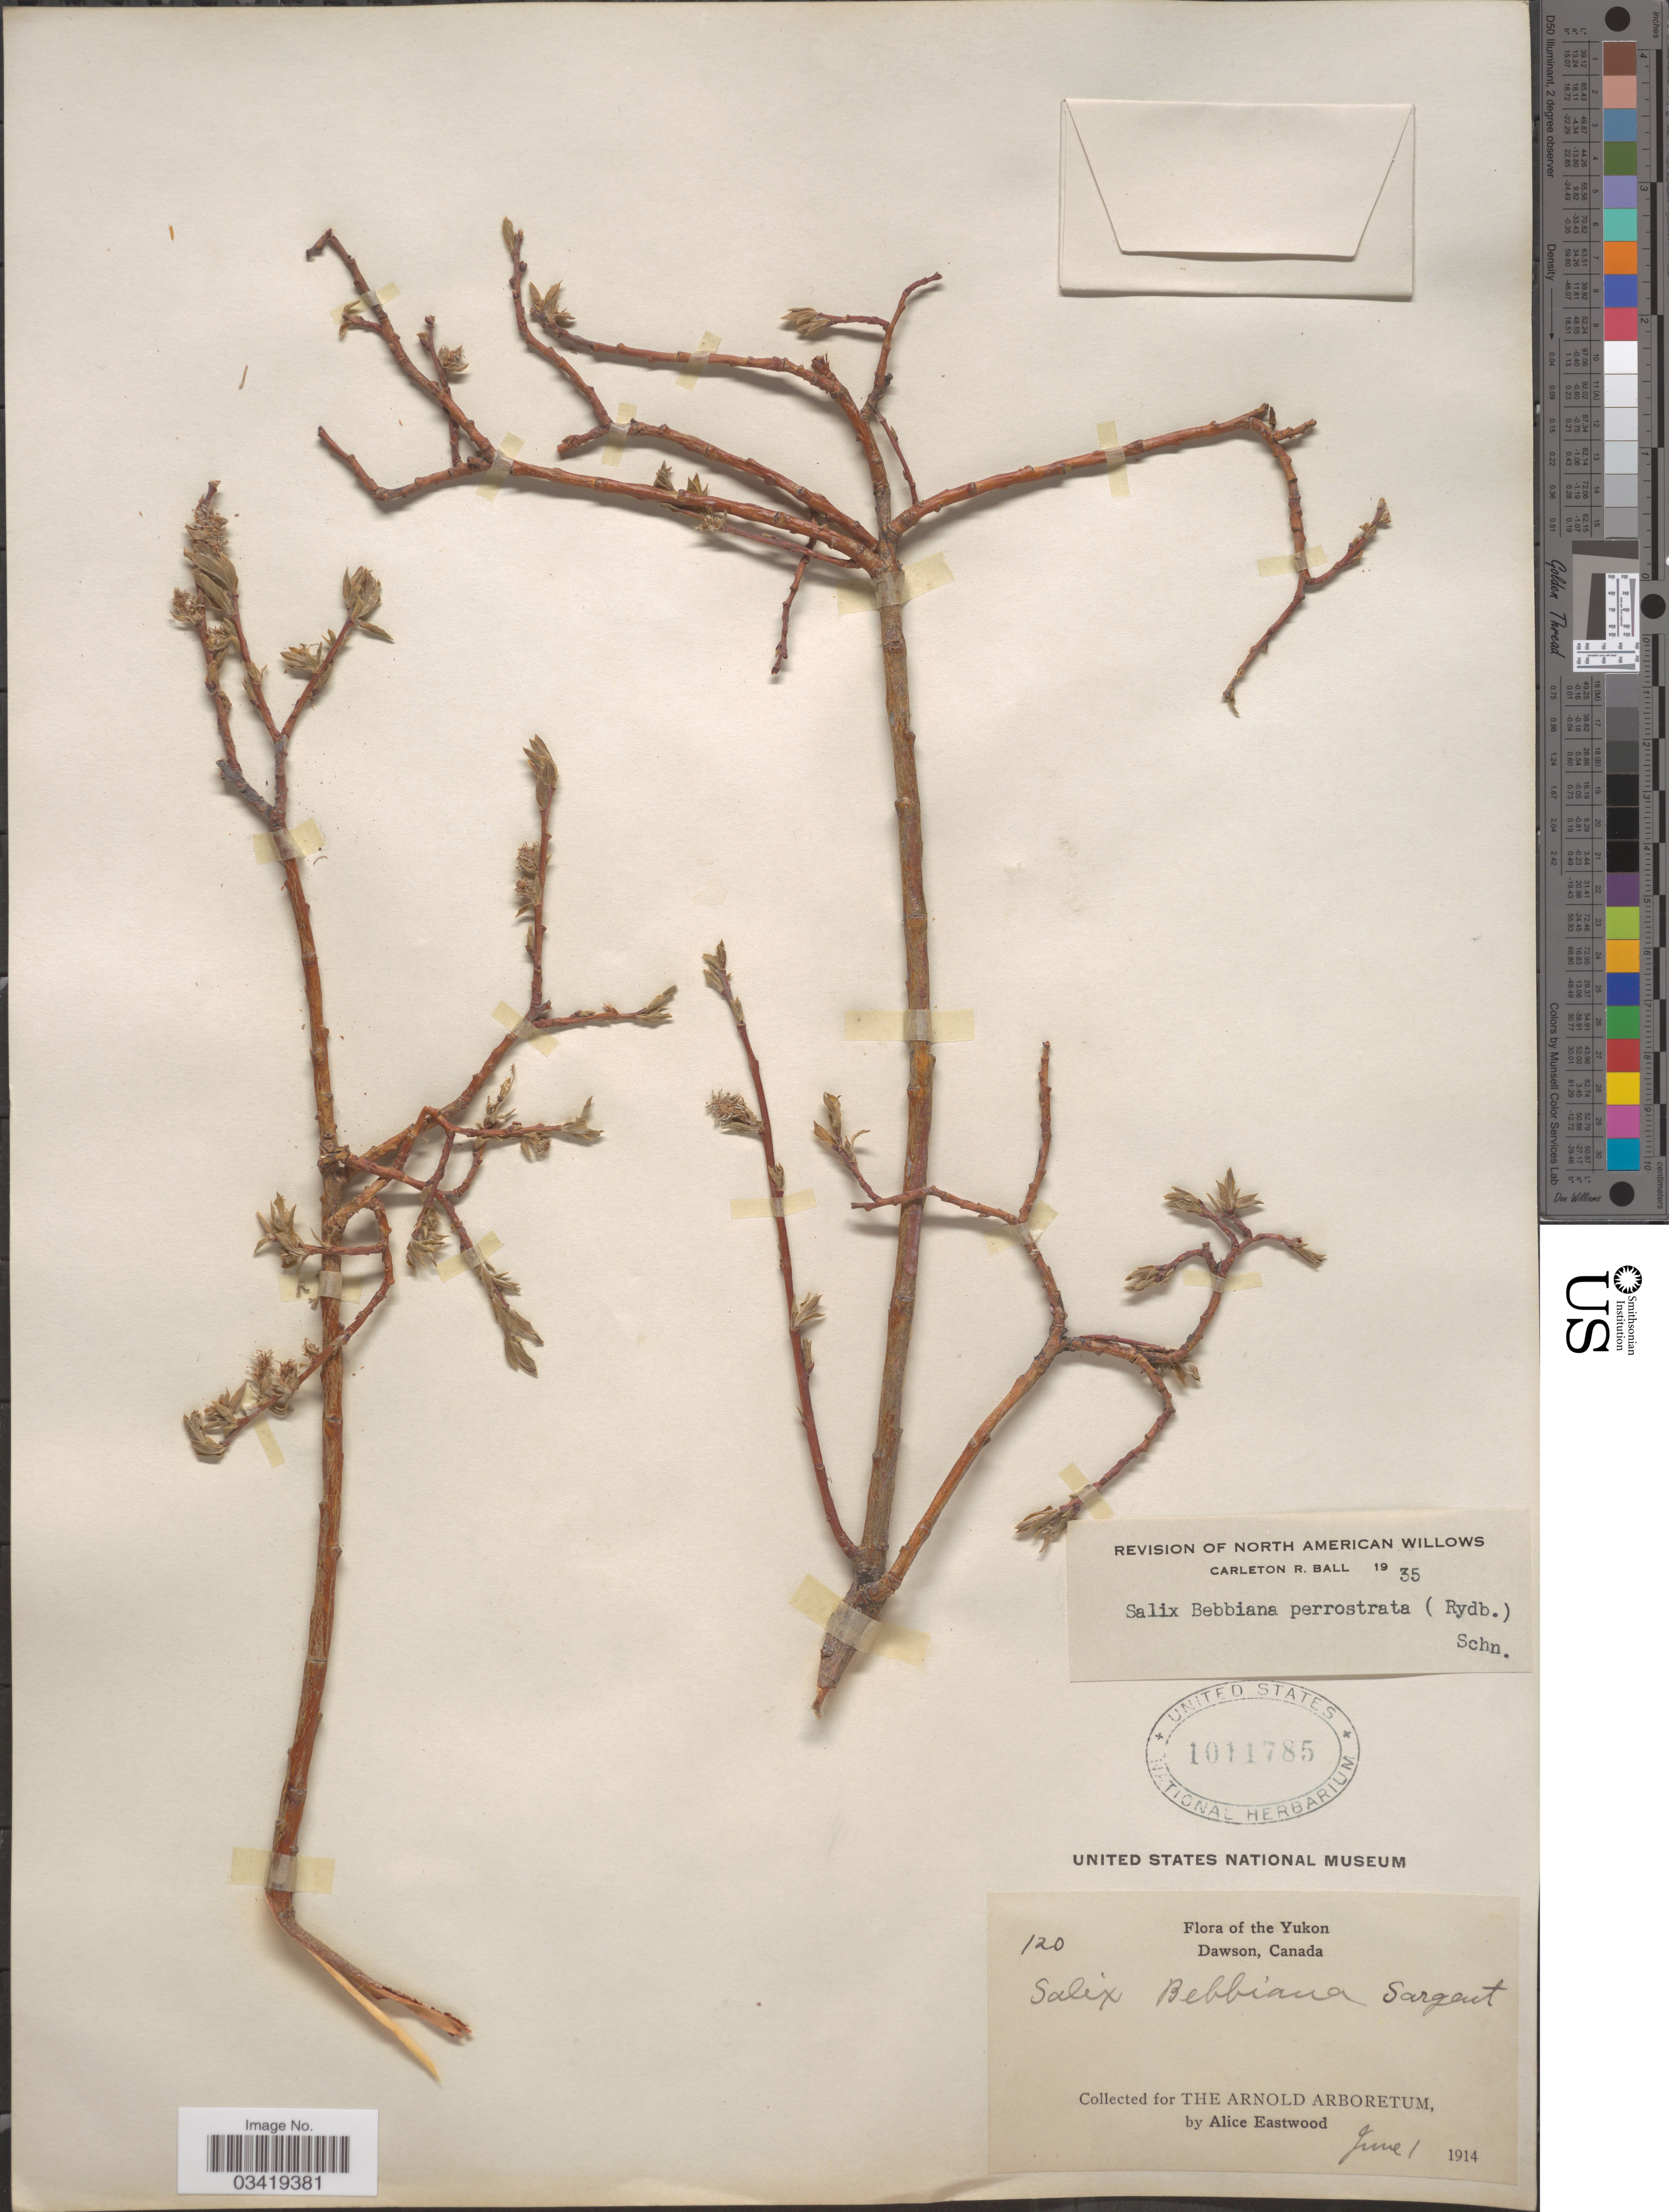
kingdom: Plantae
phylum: Tracheophyta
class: Magnoliopsida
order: Malpighiales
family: Salicaceae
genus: Salix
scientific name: Salix bebbiana var. perrostrata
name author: Sarg.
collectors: A. Eastwood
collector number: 120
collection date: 1914-06-01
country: Canada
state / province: Yukon Territory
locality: Yukon, Dawson.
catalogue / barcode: US 1011785